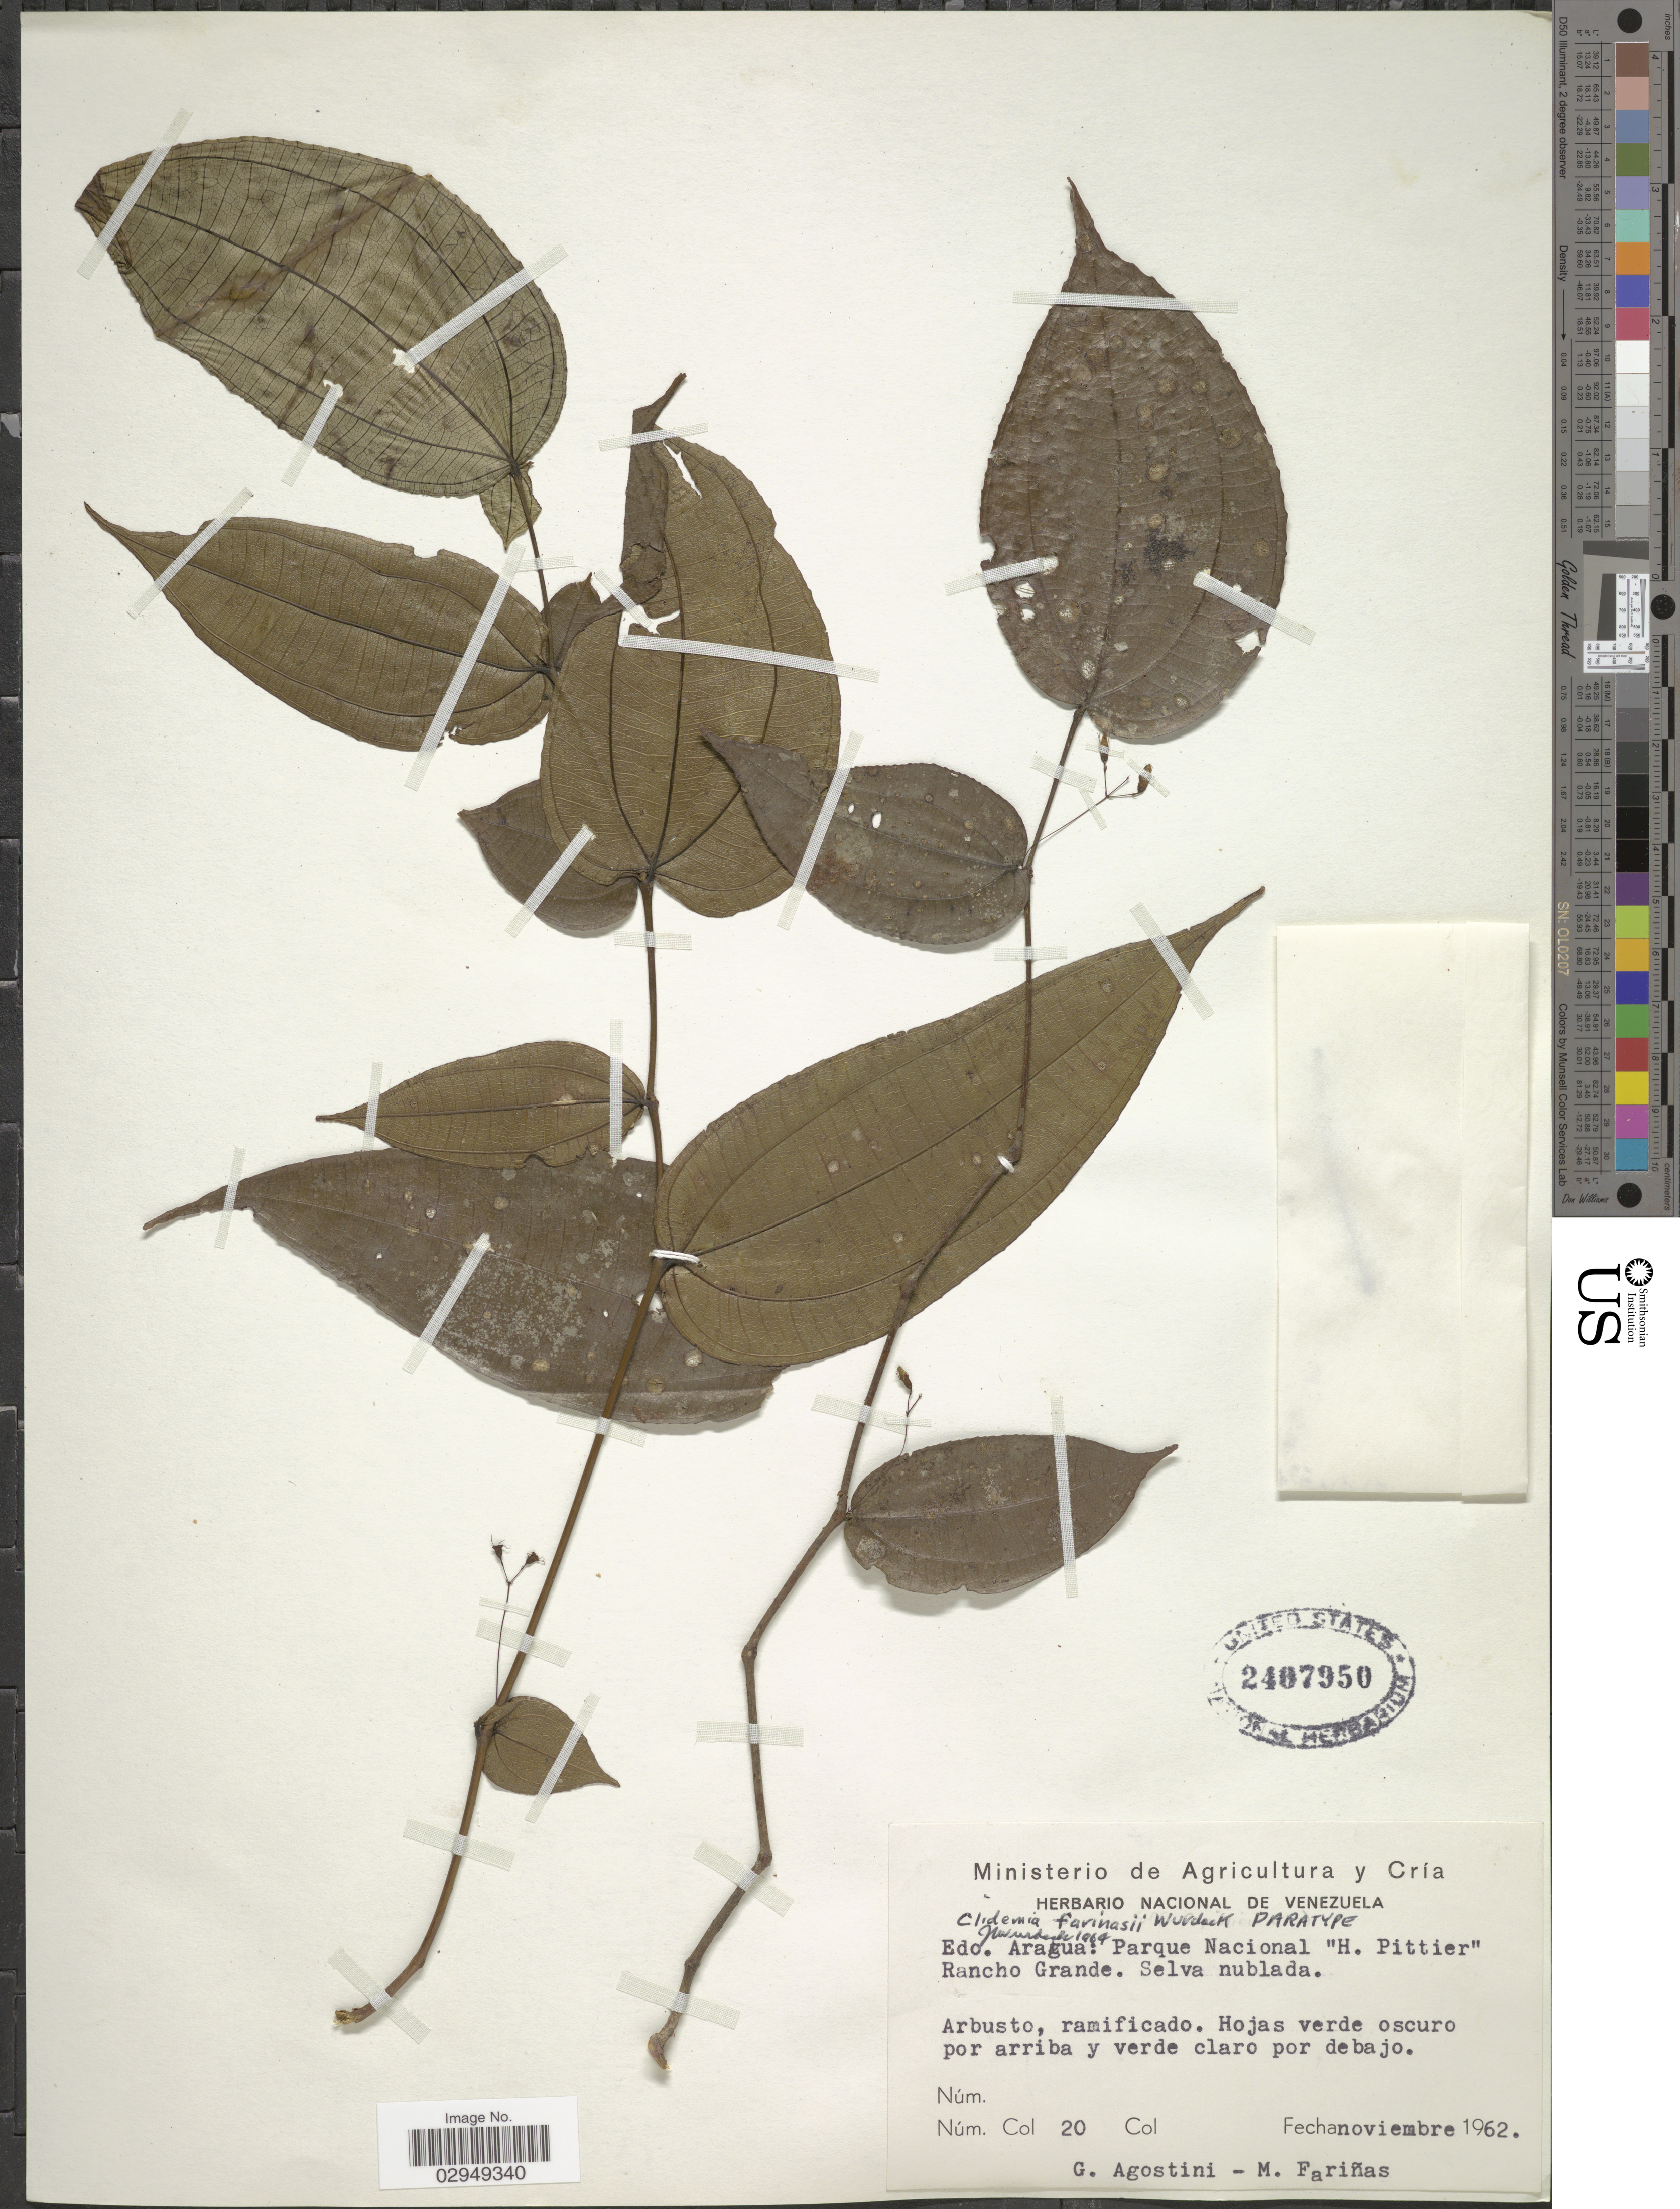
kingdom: Plantae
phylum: Tracheophyta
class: Magnoliopsida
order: Myrtales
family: Melastomataceae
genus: Clidemia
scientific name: Clidemia farinasii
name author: Wurdack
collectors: G. Agostini & M. Fariñas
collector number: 20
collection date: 1962-11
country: Venezuela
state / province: Aragua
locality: Edo. Aragua: Parque Nacional "H. Pittier". Rancho Grande.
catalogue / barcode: US 2407950